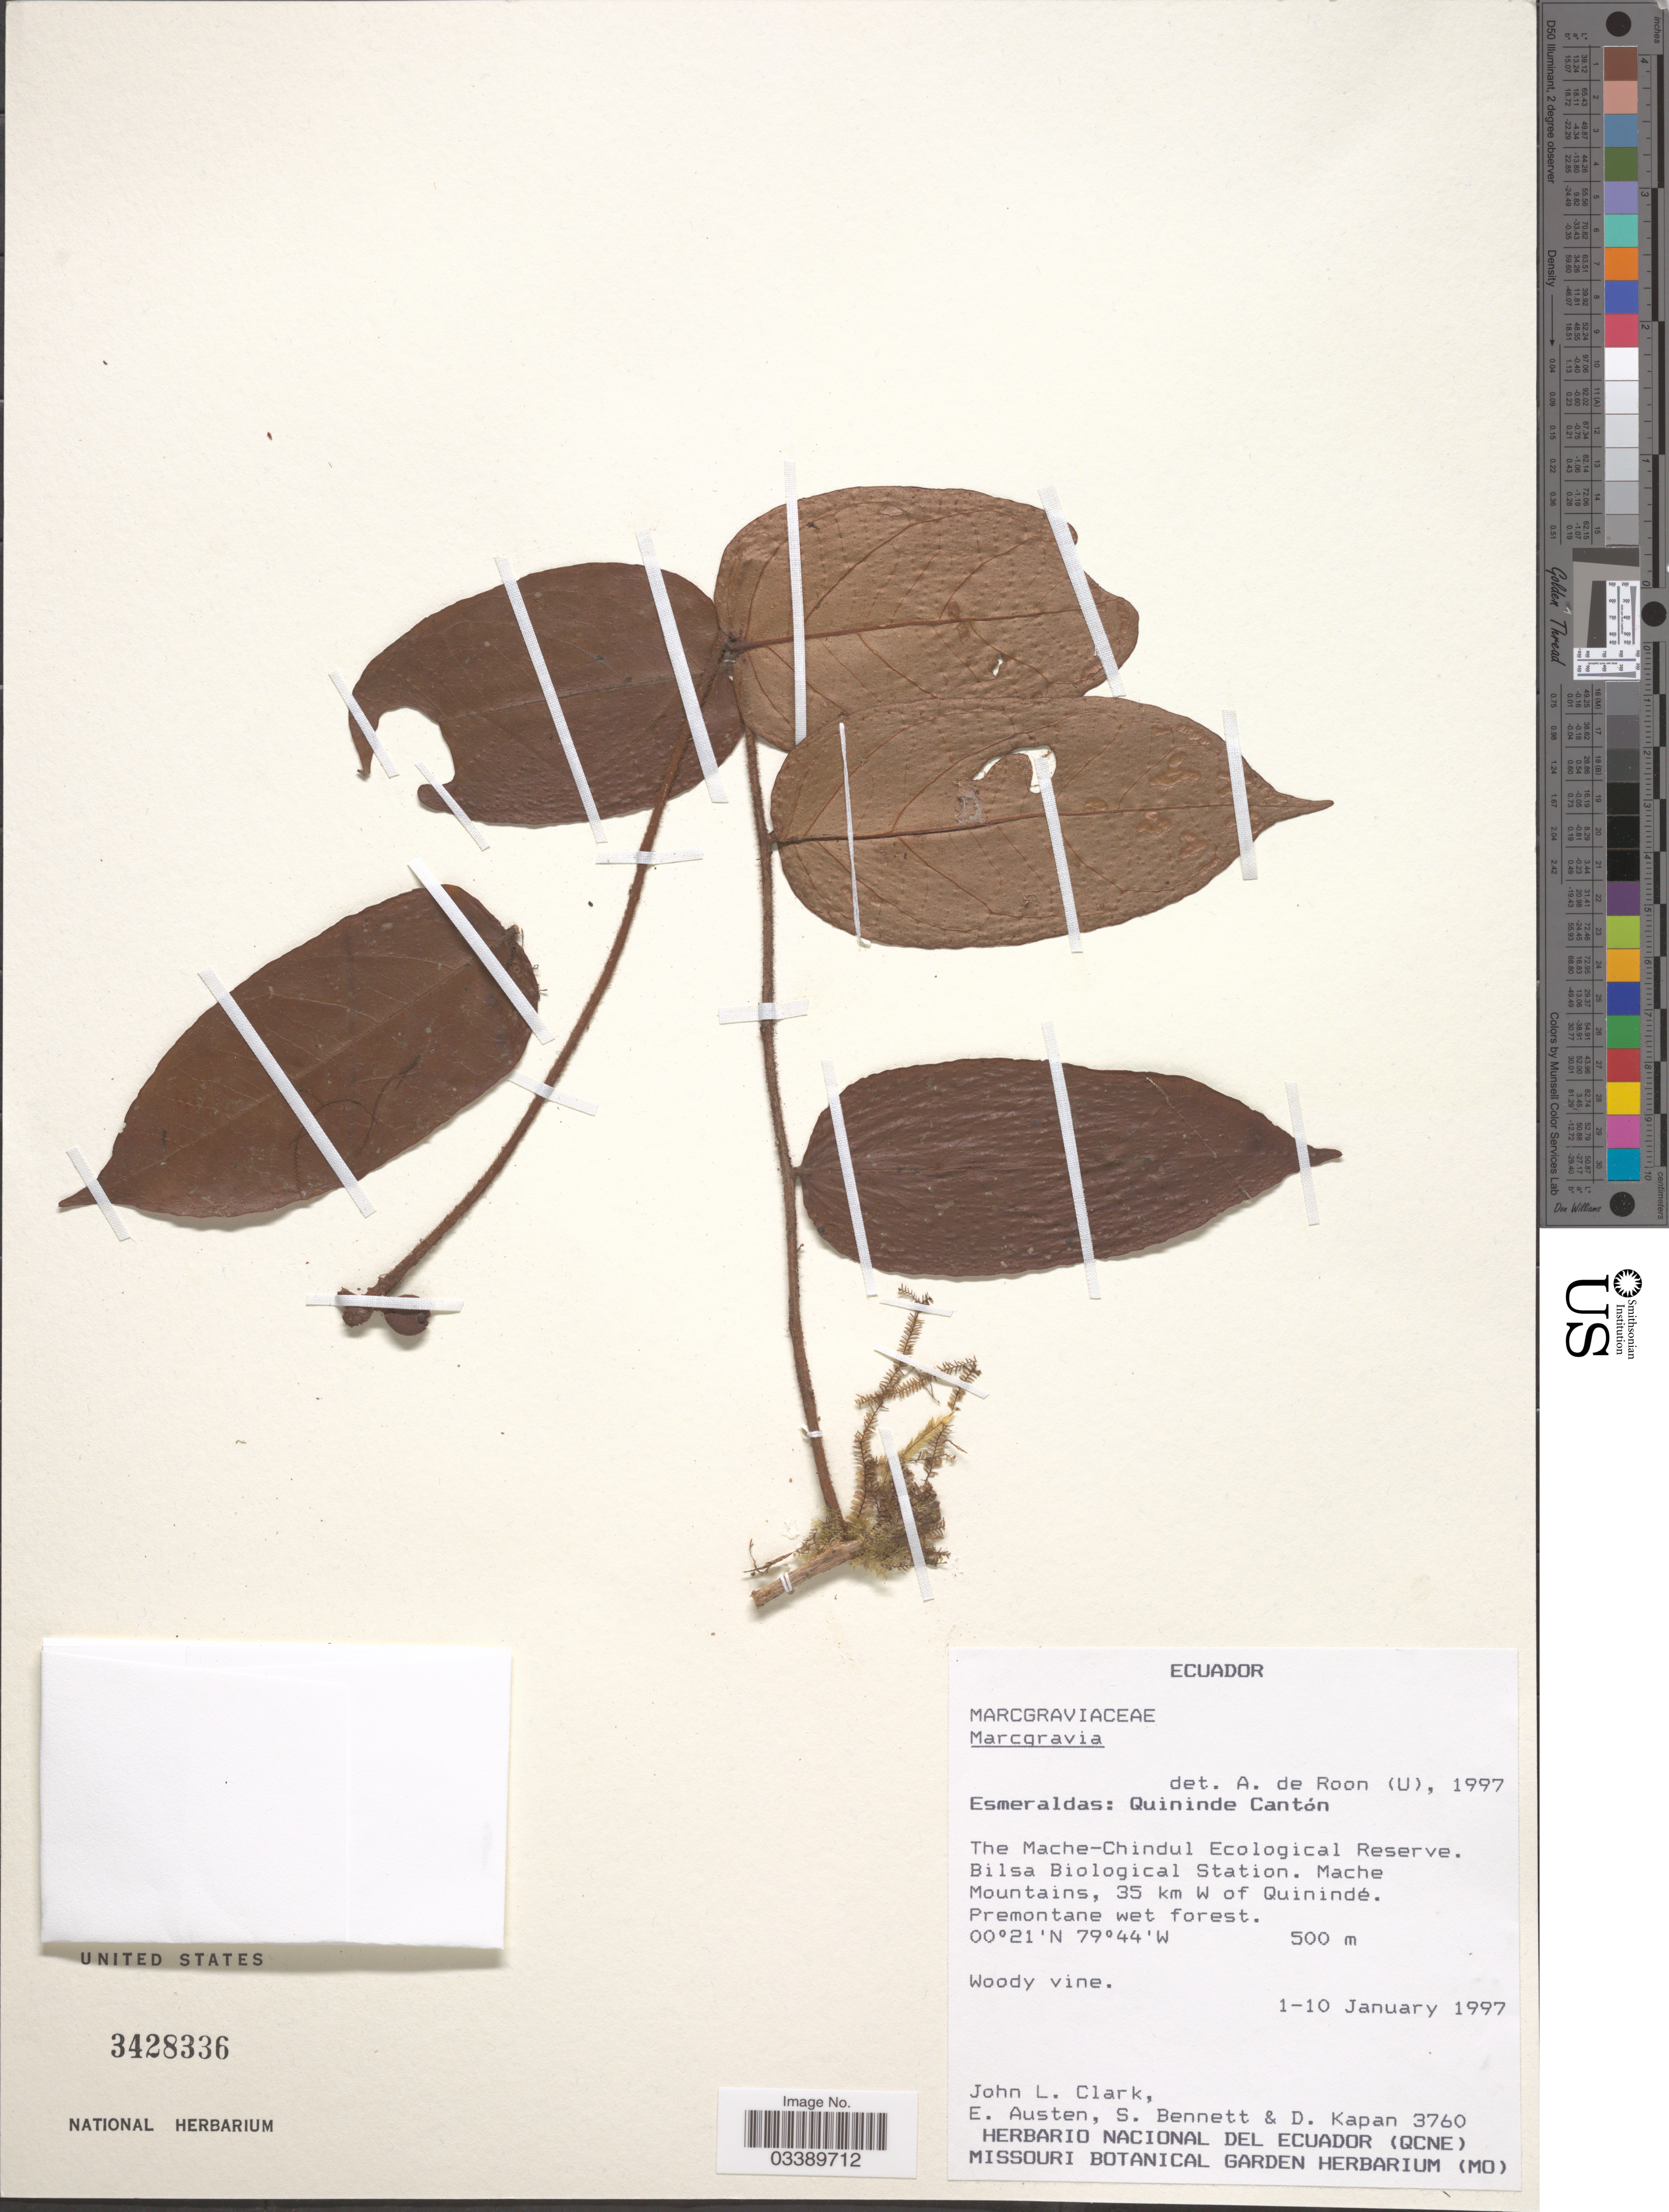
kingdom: Plantae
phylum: Tracheophyta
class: Magnoliopsida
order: Ericales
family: Marcgraviaceae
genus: Marcgravia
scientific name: Marcgravia sp.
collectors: J. L. Clark, E. Austen, S. Bennett & D. Kapan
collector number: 3760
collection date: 1997-01-01/1997-01-10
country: Ecuador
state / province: Esmeraldas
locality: Quininde Cantón. The Mache-Chindul Ecological Reserve. Bilsa Biological Station. Mache Mountains, 35 km W of Quinindé.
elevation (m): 500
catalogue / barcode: US 3428336